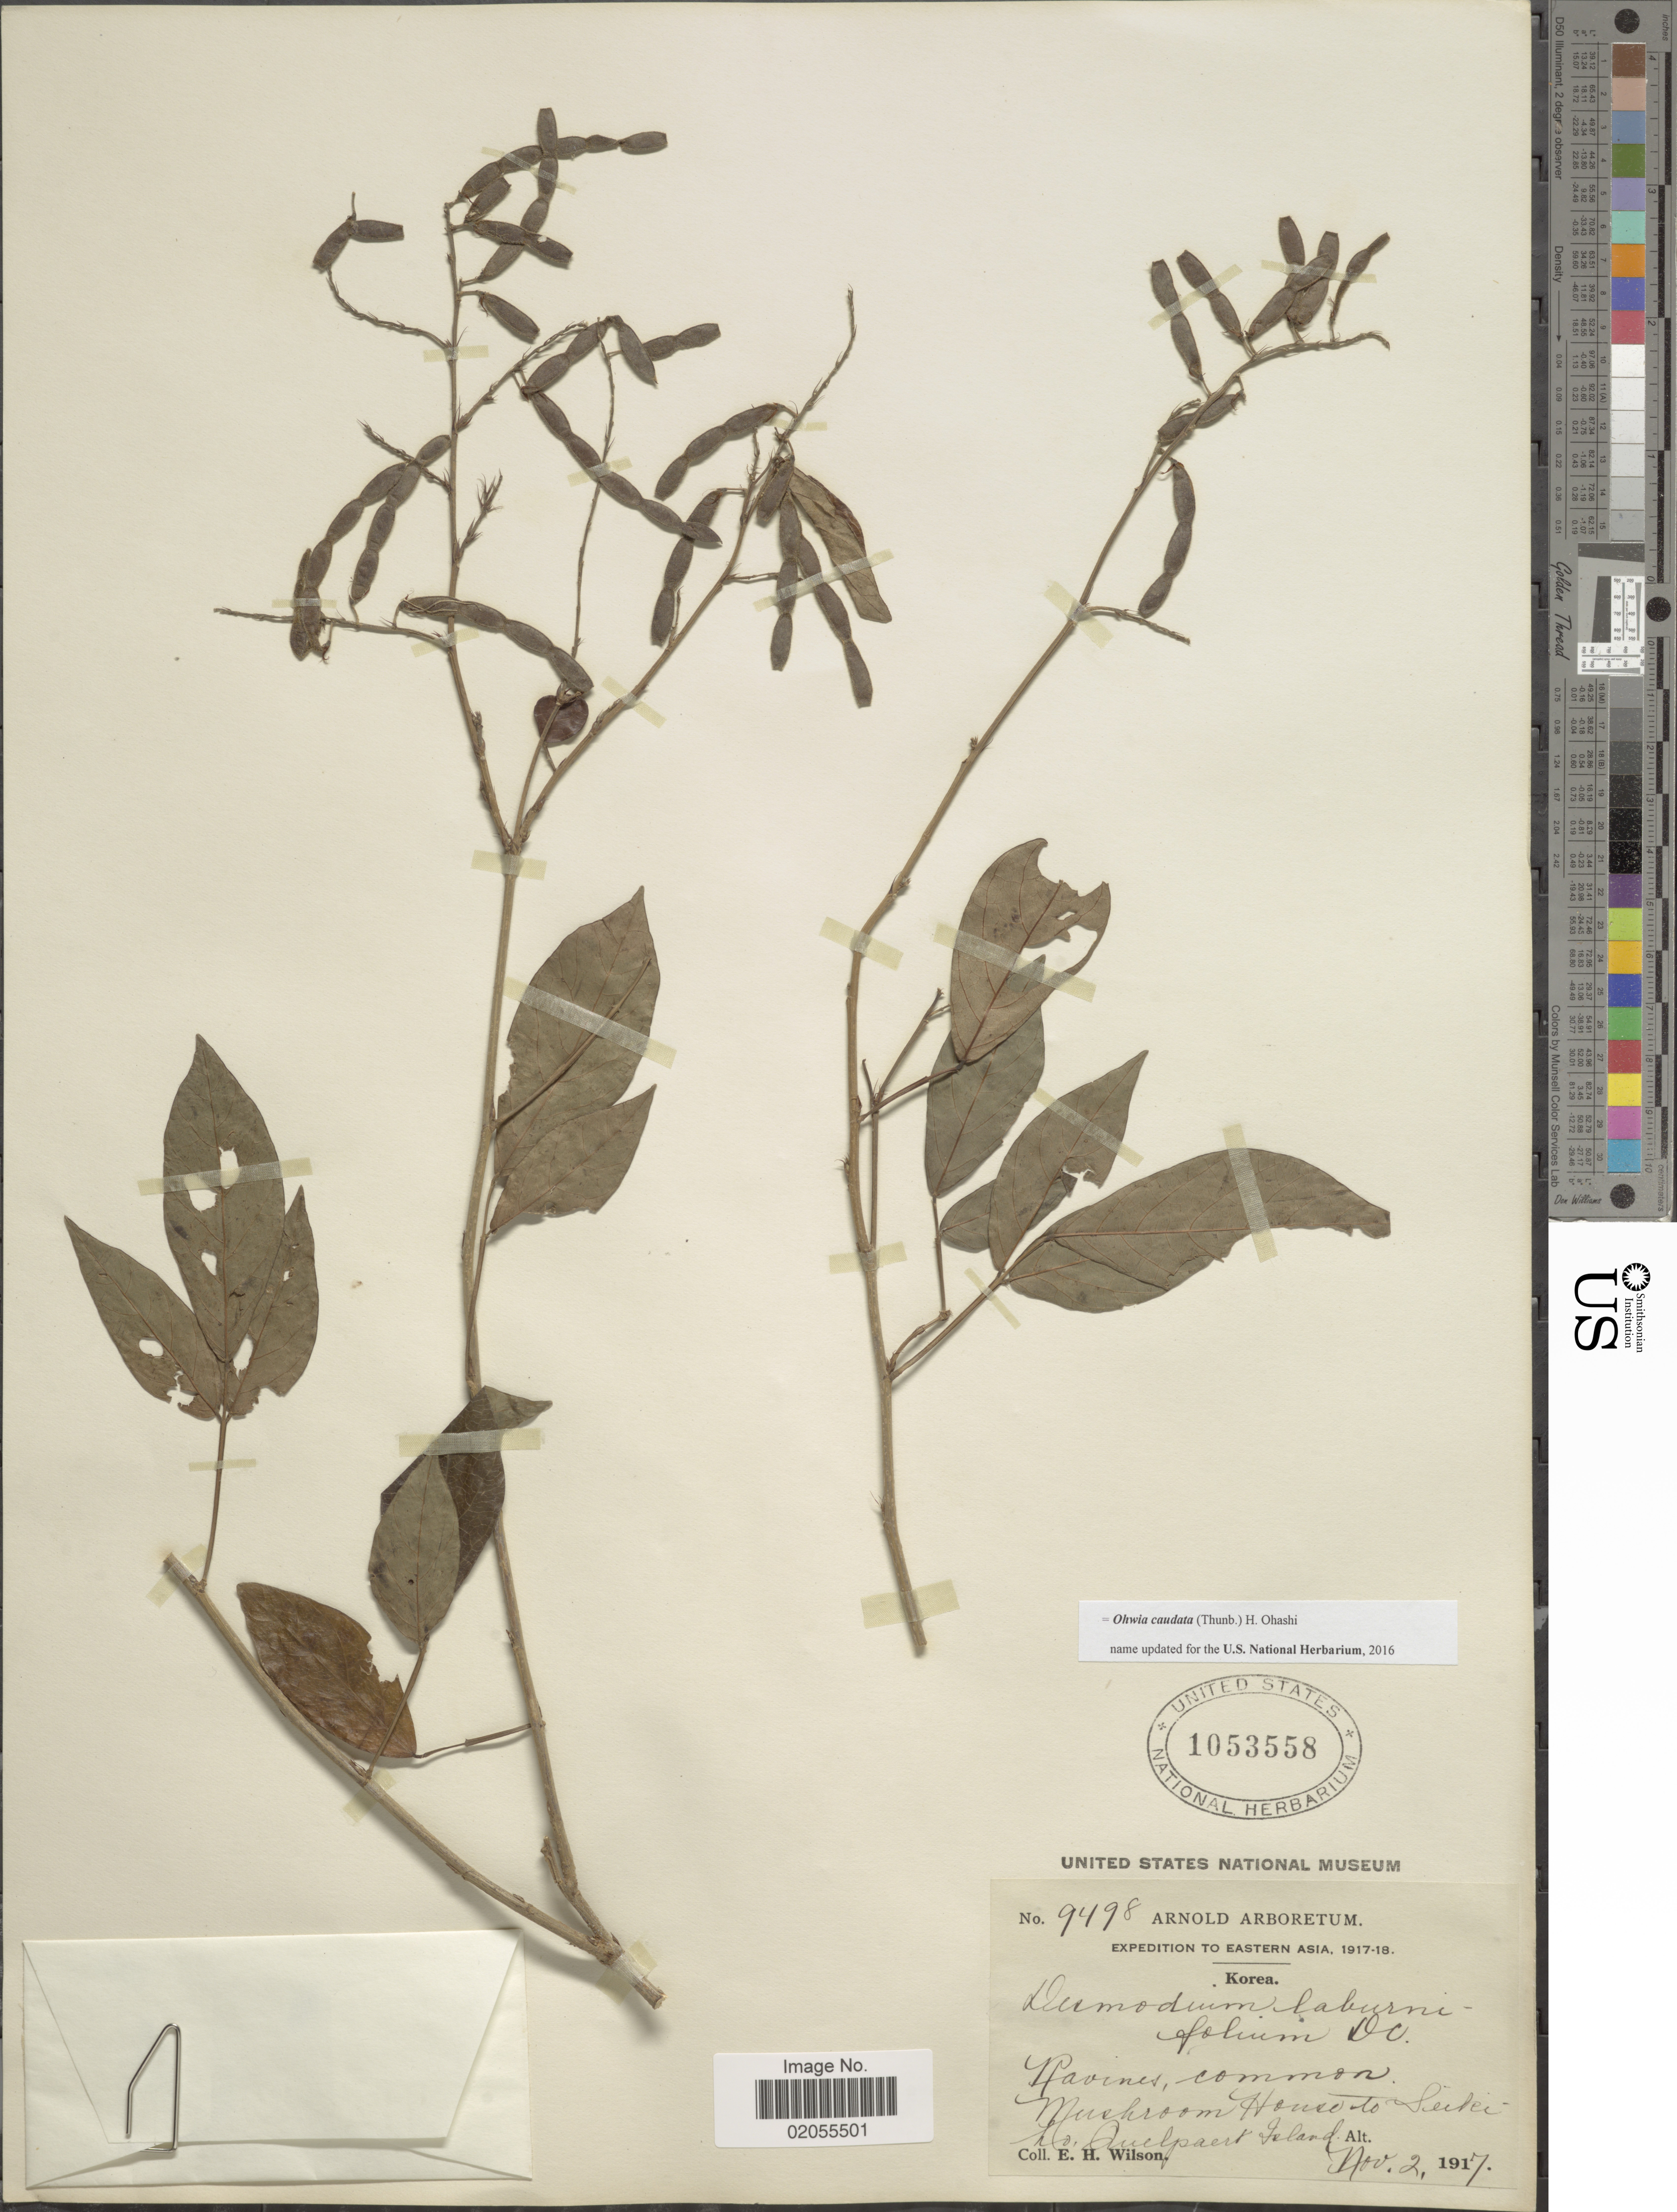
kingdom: Plantae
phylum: Tracheophyta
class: Magnoliopsida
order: Fabales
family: Fabaceae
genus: Ohwia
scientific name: Ohwia caudata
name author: (Thunb.) H. Ohashi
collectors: E. Wilson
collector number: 9498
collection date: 1917-11-02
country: South Korea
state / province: Jeju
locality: Eastern Asia, Korea, Mushroom House to Seiki-ho, Quelpaert Island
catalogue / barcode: US 1053558